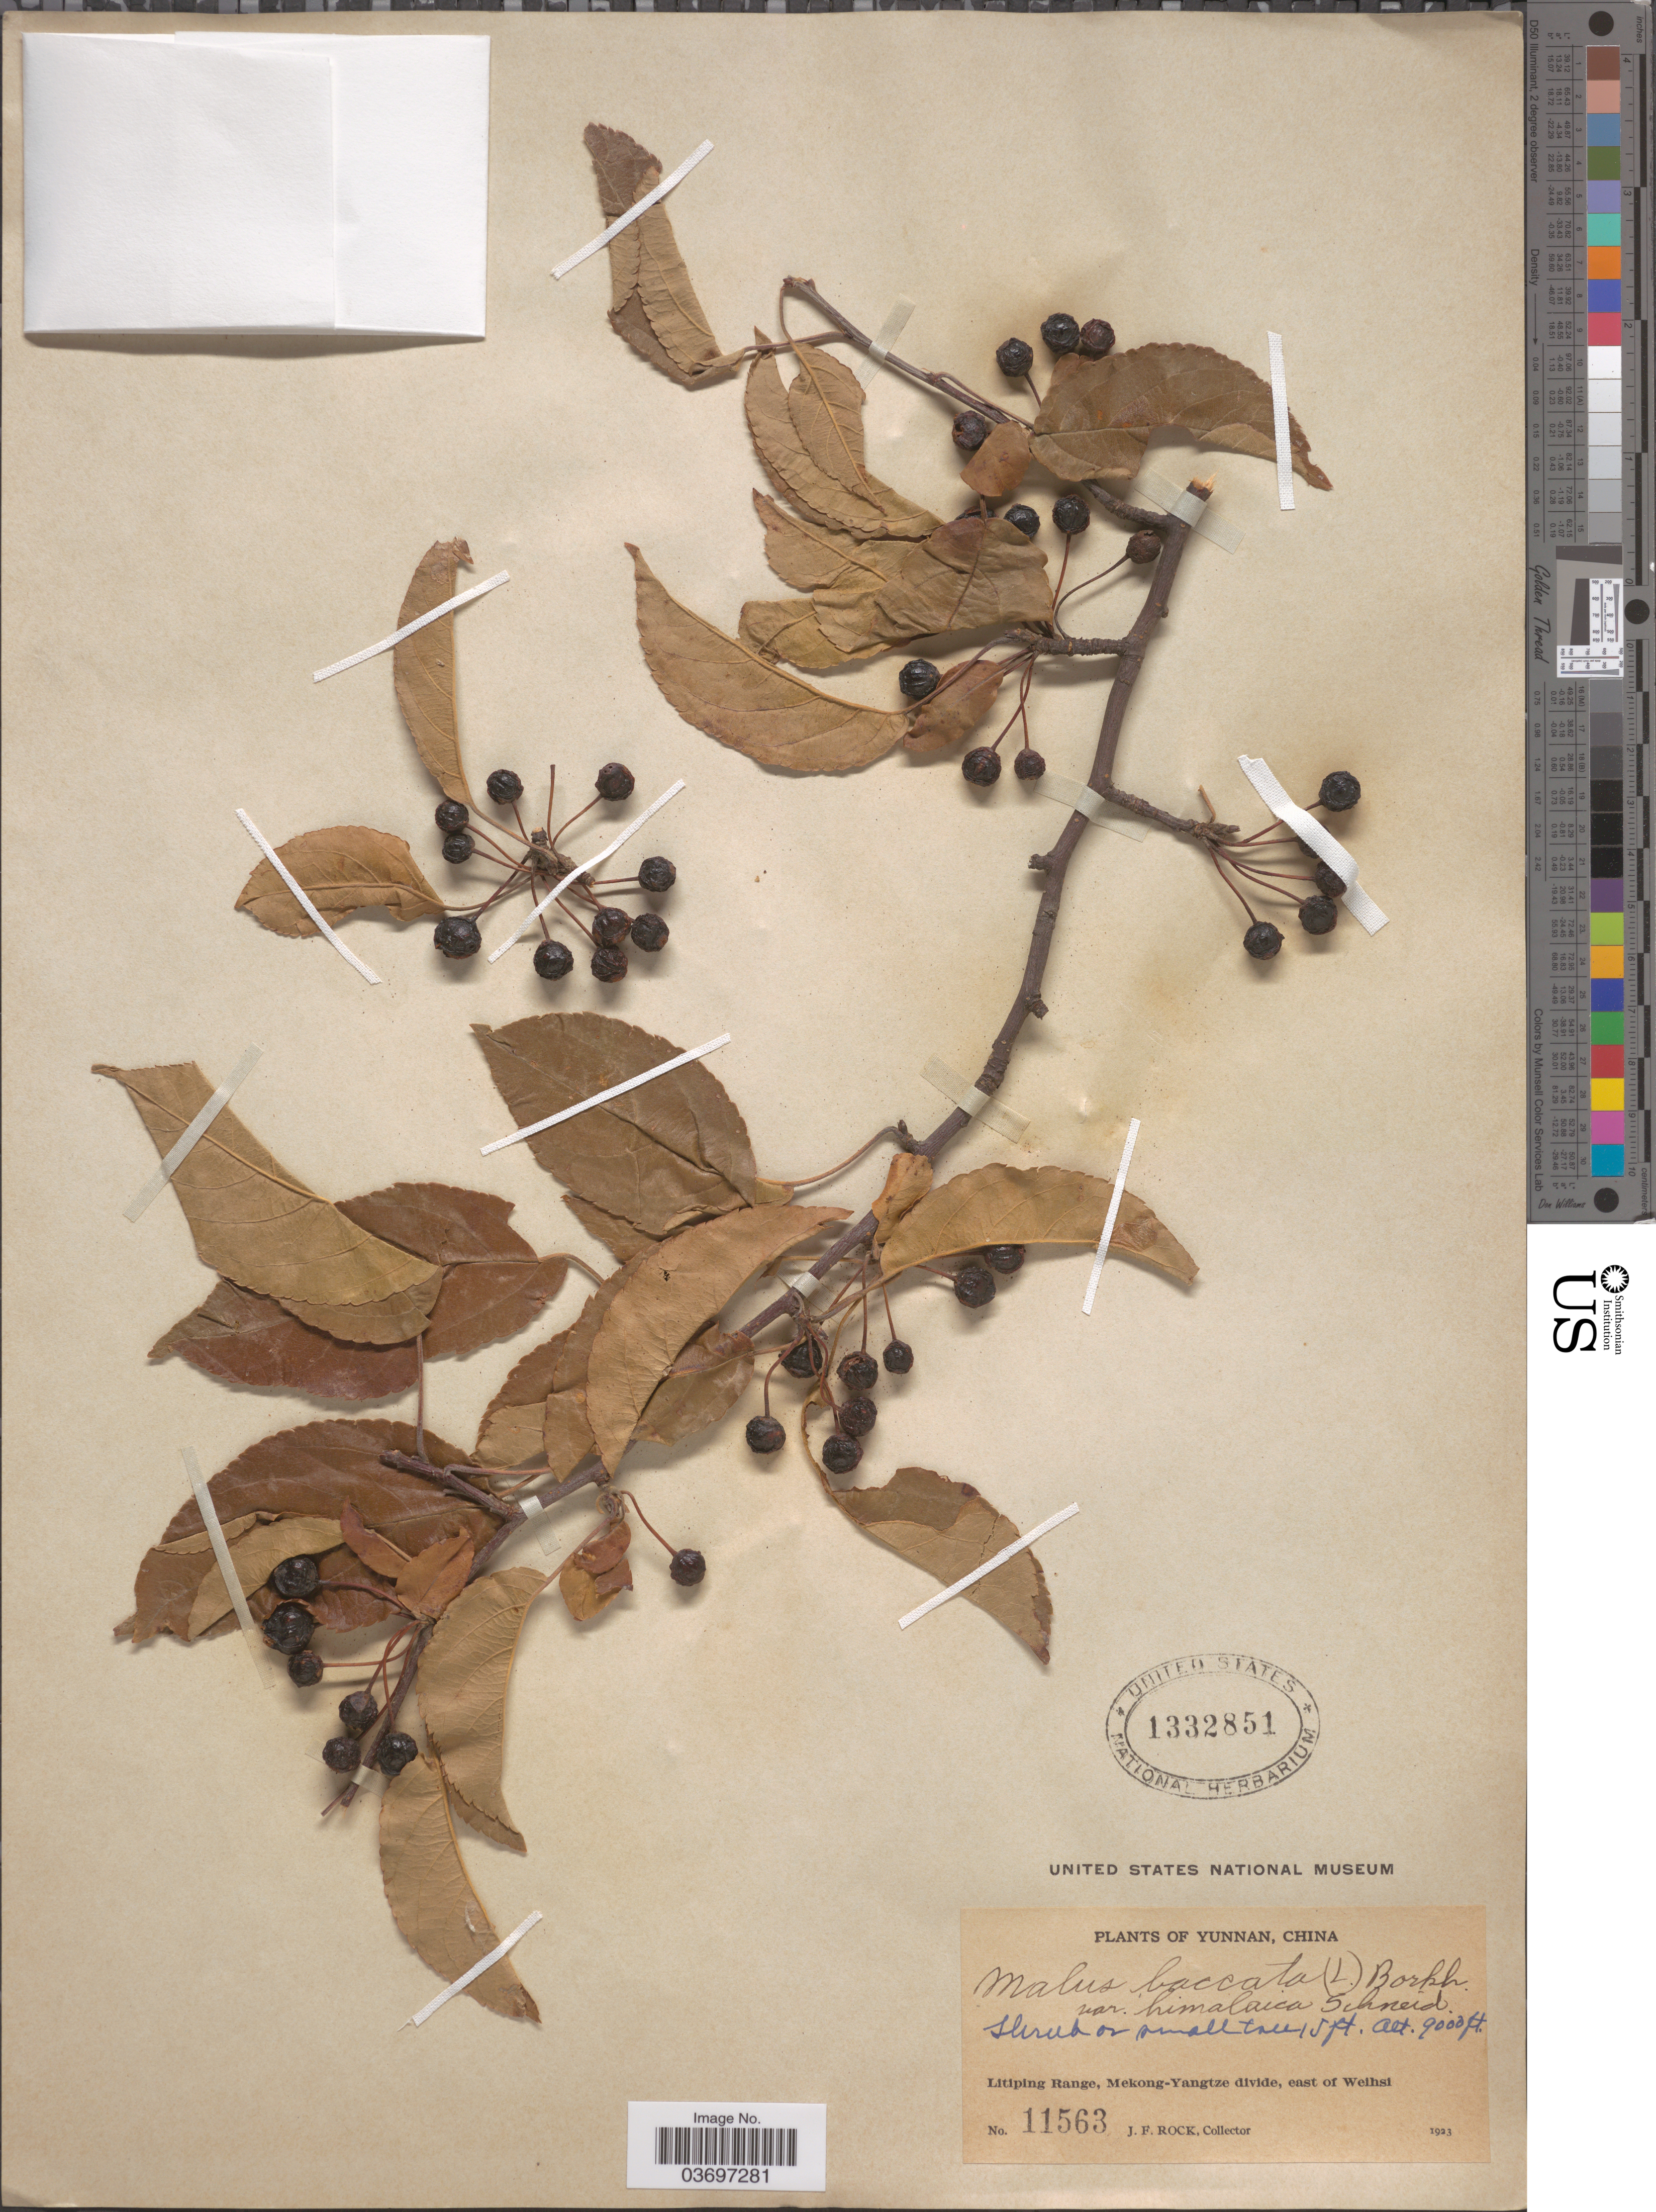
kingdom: Plantae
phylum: Tracheophyta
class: Magnoliopsida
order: Rosales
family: Rosaceae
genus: Malus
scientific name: Malus baccata var. himalaica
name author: (Maxim.) C.K. Schneid.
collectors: J. Rock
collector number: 11563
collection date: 1923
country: China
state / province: Yunnan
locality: Litiping Range, Mekong-Yangtze divide, east of Weihsi.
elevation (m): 2743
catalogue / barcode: US 1332851